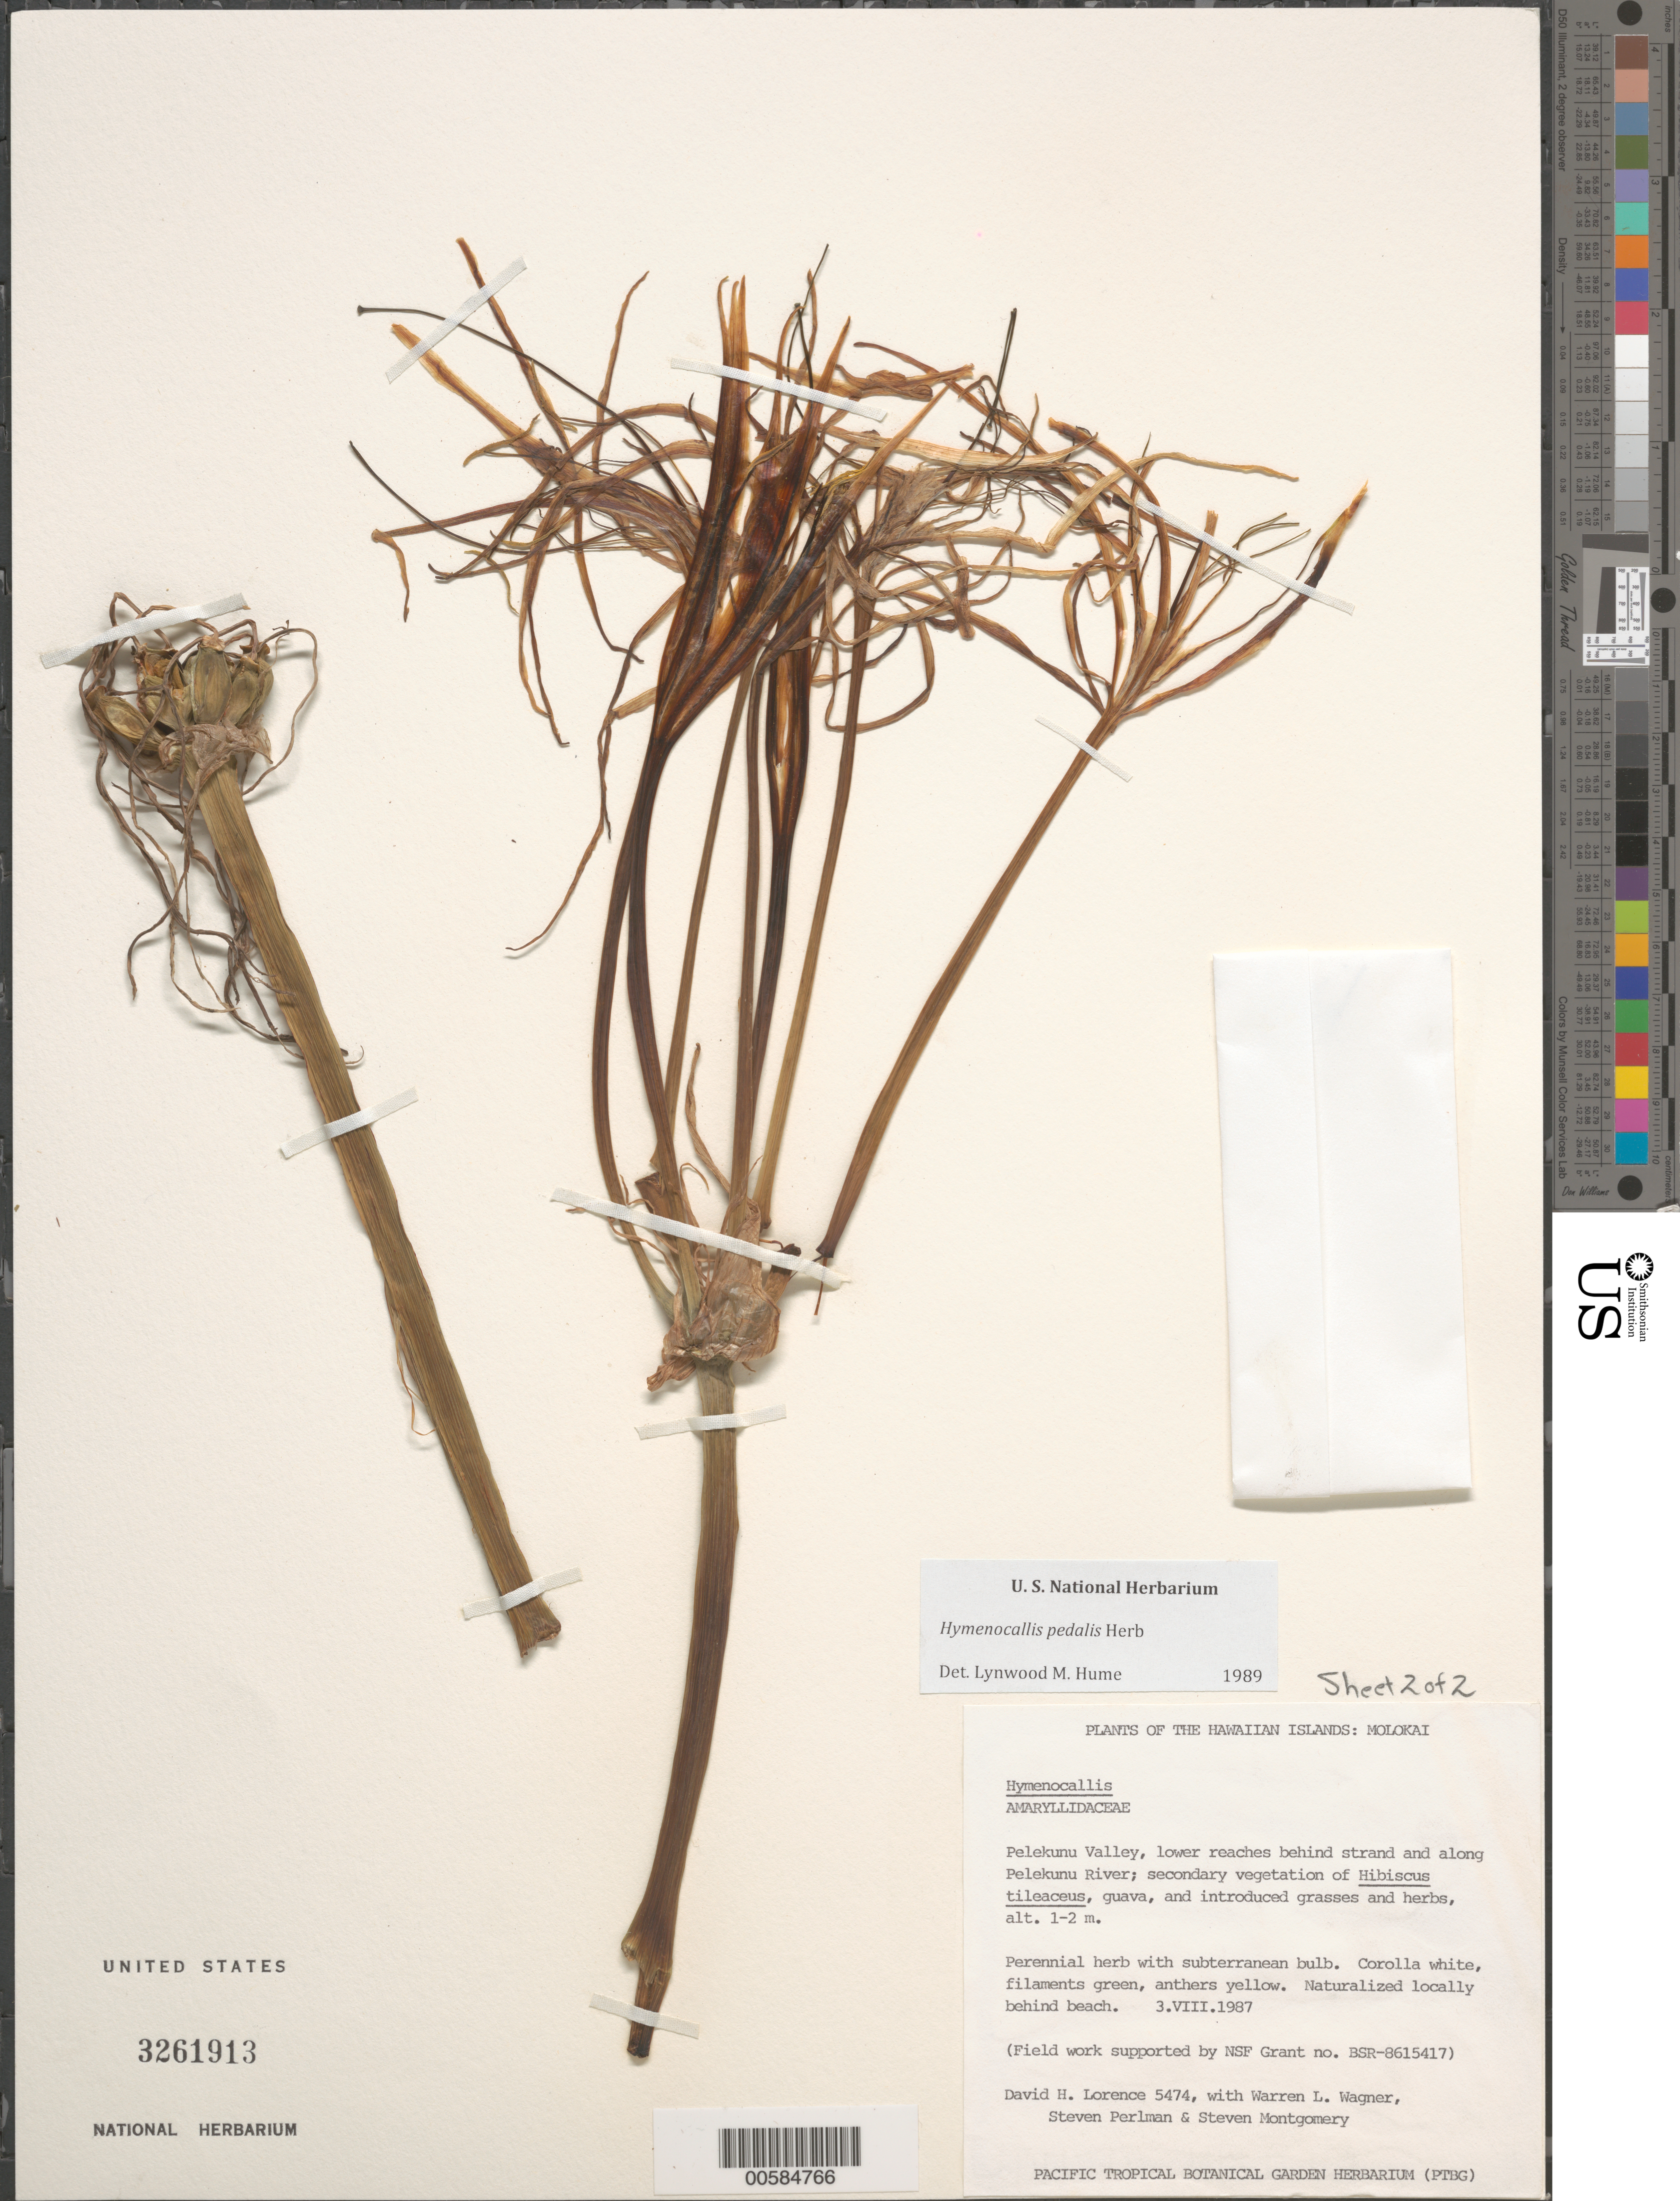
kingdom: Plantae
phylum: Tracheophyta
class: Liliopsida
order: Asparagales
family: Amaryllidaceae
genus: Hymenocallis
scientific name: Hymenocallis sp.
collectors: D. Lorence, W. L. Wagner, S. P. Perlman & S. Montgomery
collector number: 5474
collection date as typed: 3 Aug 1987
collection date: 1987-08-03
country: United States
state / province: Hawaii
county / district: Maui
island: Moloka'i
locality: Pelekunu Valley, lower reaches behind strand and along Pelekunu River.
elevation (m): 1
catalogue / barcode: US 3261913